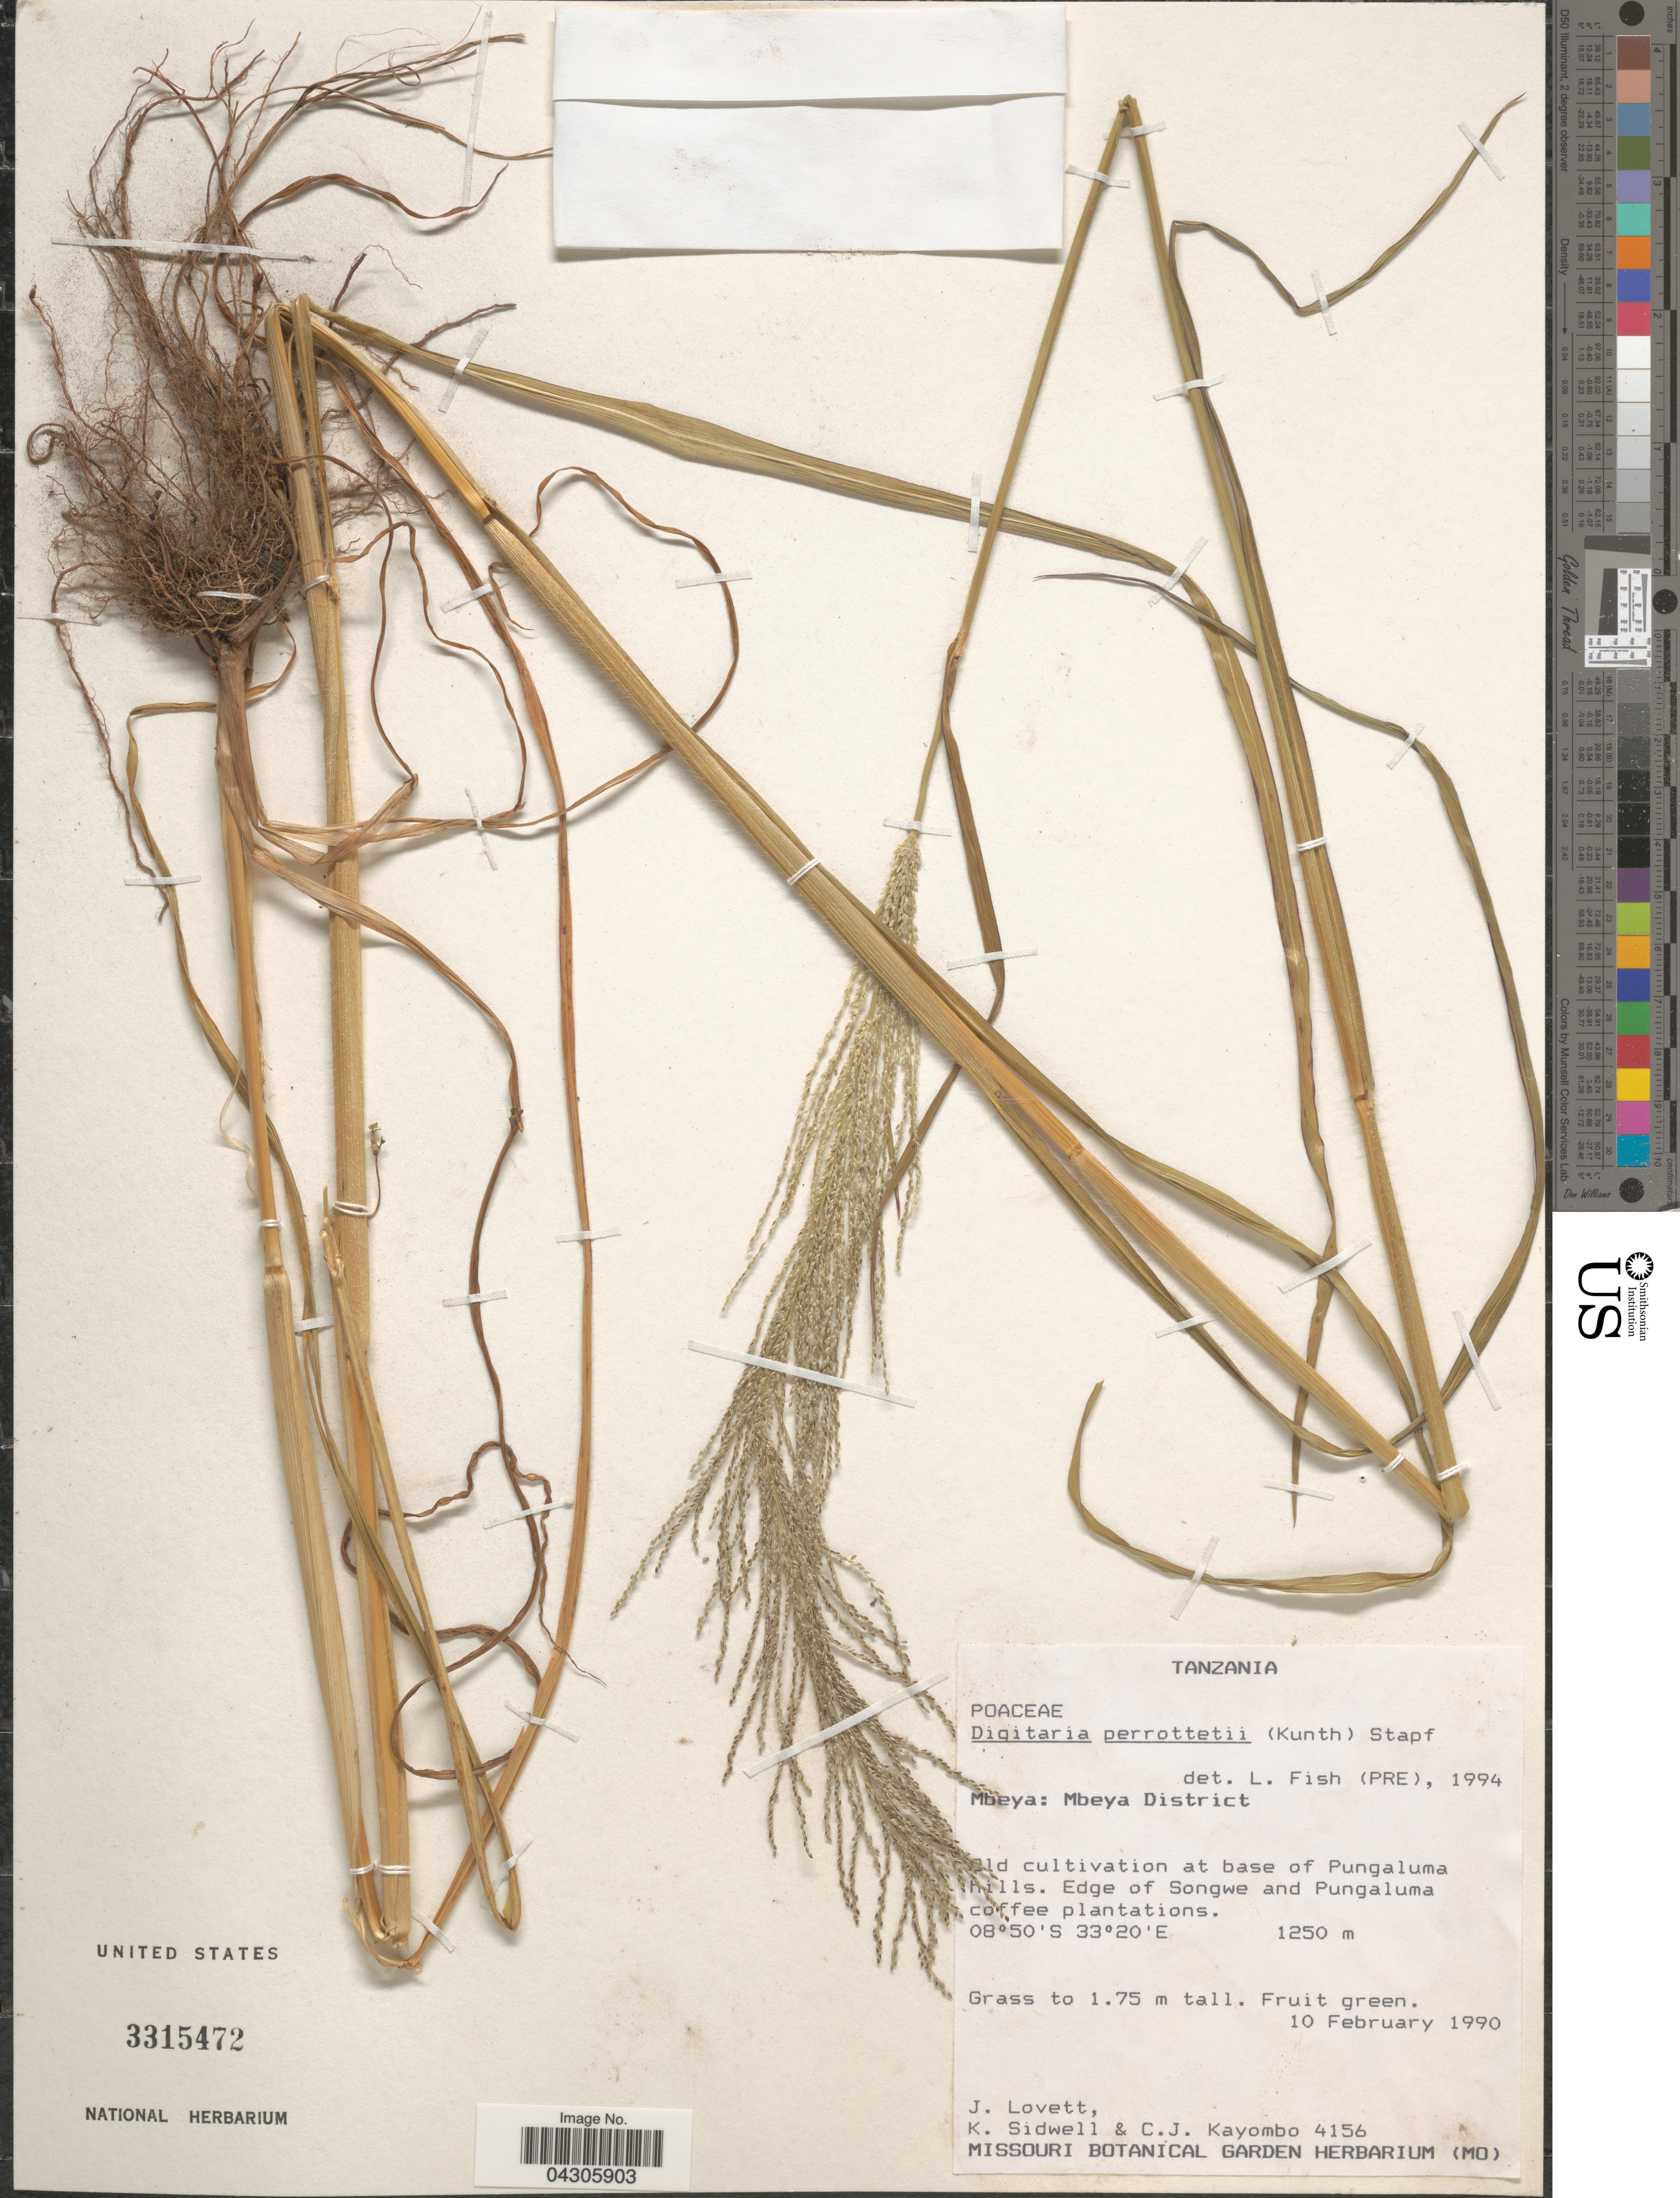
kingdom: Plantae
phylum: Tracheophyta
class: Liliopsida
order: Poales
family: Poaceae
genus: Digitaria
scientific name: Digitaria perrottetii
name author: (Kunth) Stapf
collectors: J. Lovett, K. Sidwell & C. Kayombo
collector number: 4156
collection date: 1990-02-10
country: Tanzania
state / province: Mbeya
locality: Mbeya District. [illegible text]d cultivation at base of Pungaluma hills. Edge of Songwe and Pungaluma coffee plantations.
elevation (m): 1250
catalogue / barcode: US 3315472